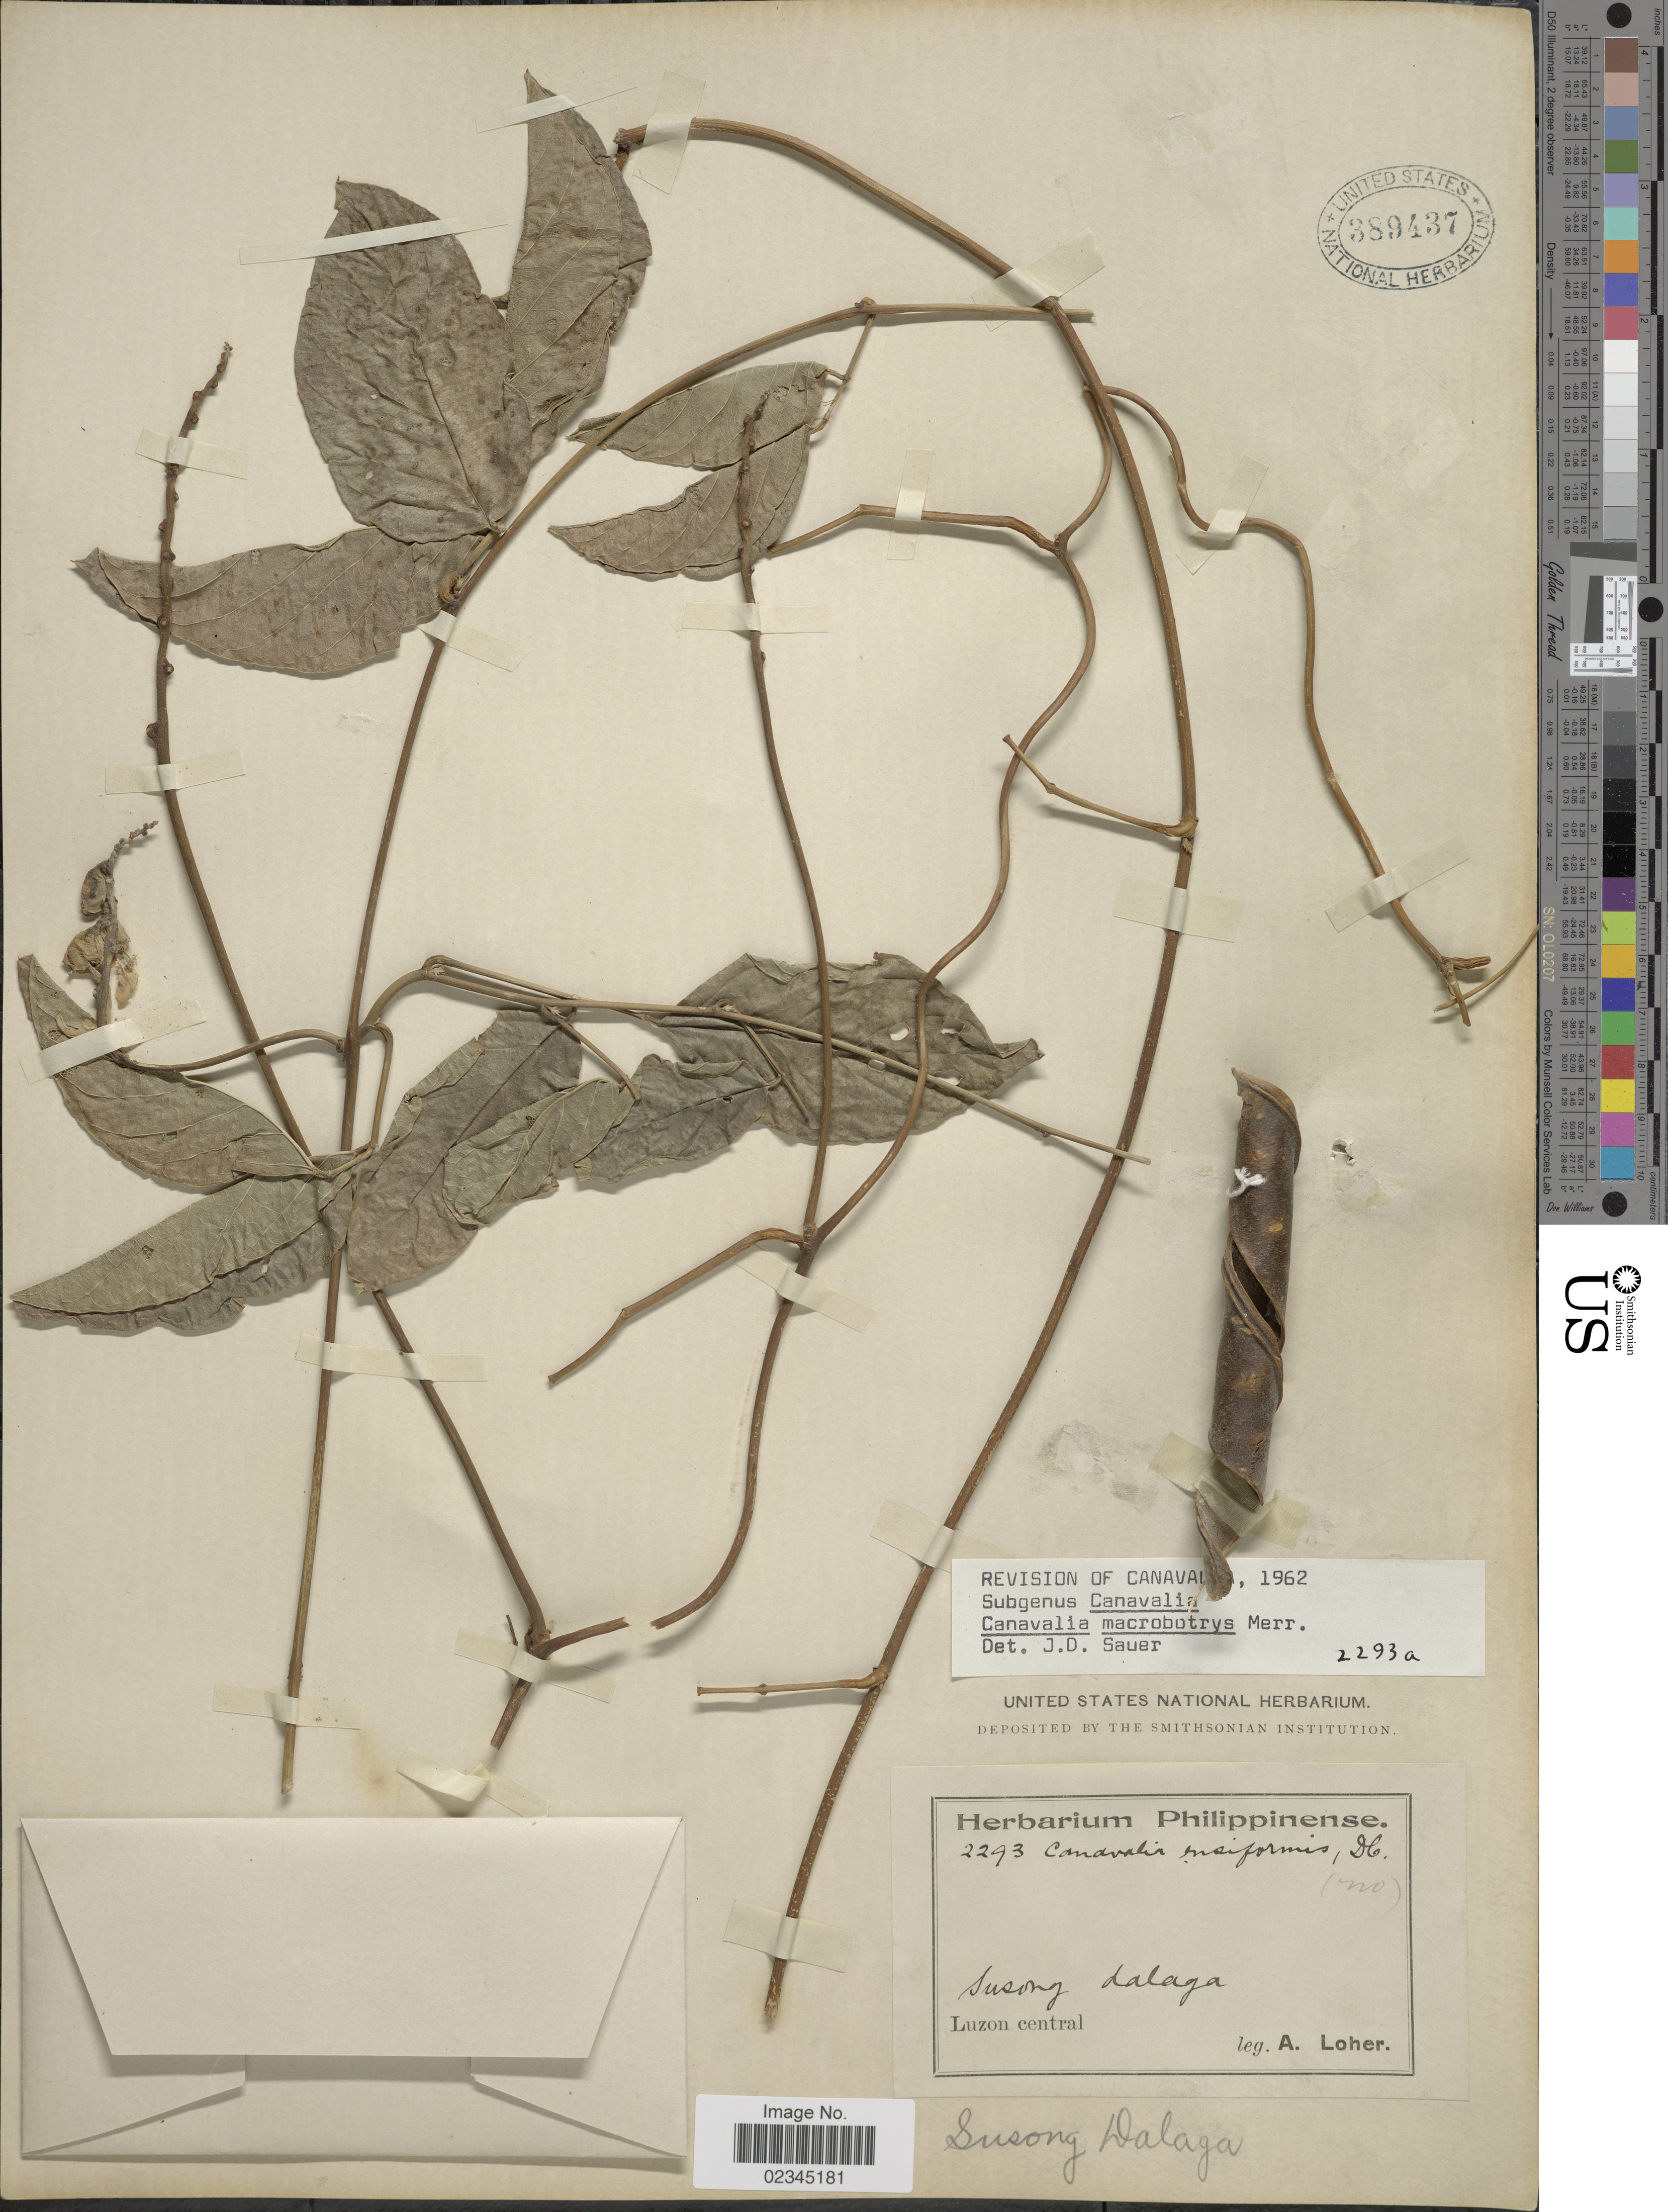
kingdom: Plantae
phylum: Tracheophyta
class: Magnoliopsida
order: Fabales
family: Fabaceae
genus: Canavalia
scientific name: Canavalia macrobotrys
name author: Merr.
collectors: A. Loher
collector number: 2293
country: Philippines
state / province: Central Luzon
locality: Luzon Central, Susong dalaga. [unsure placement]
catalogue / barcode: US 389437